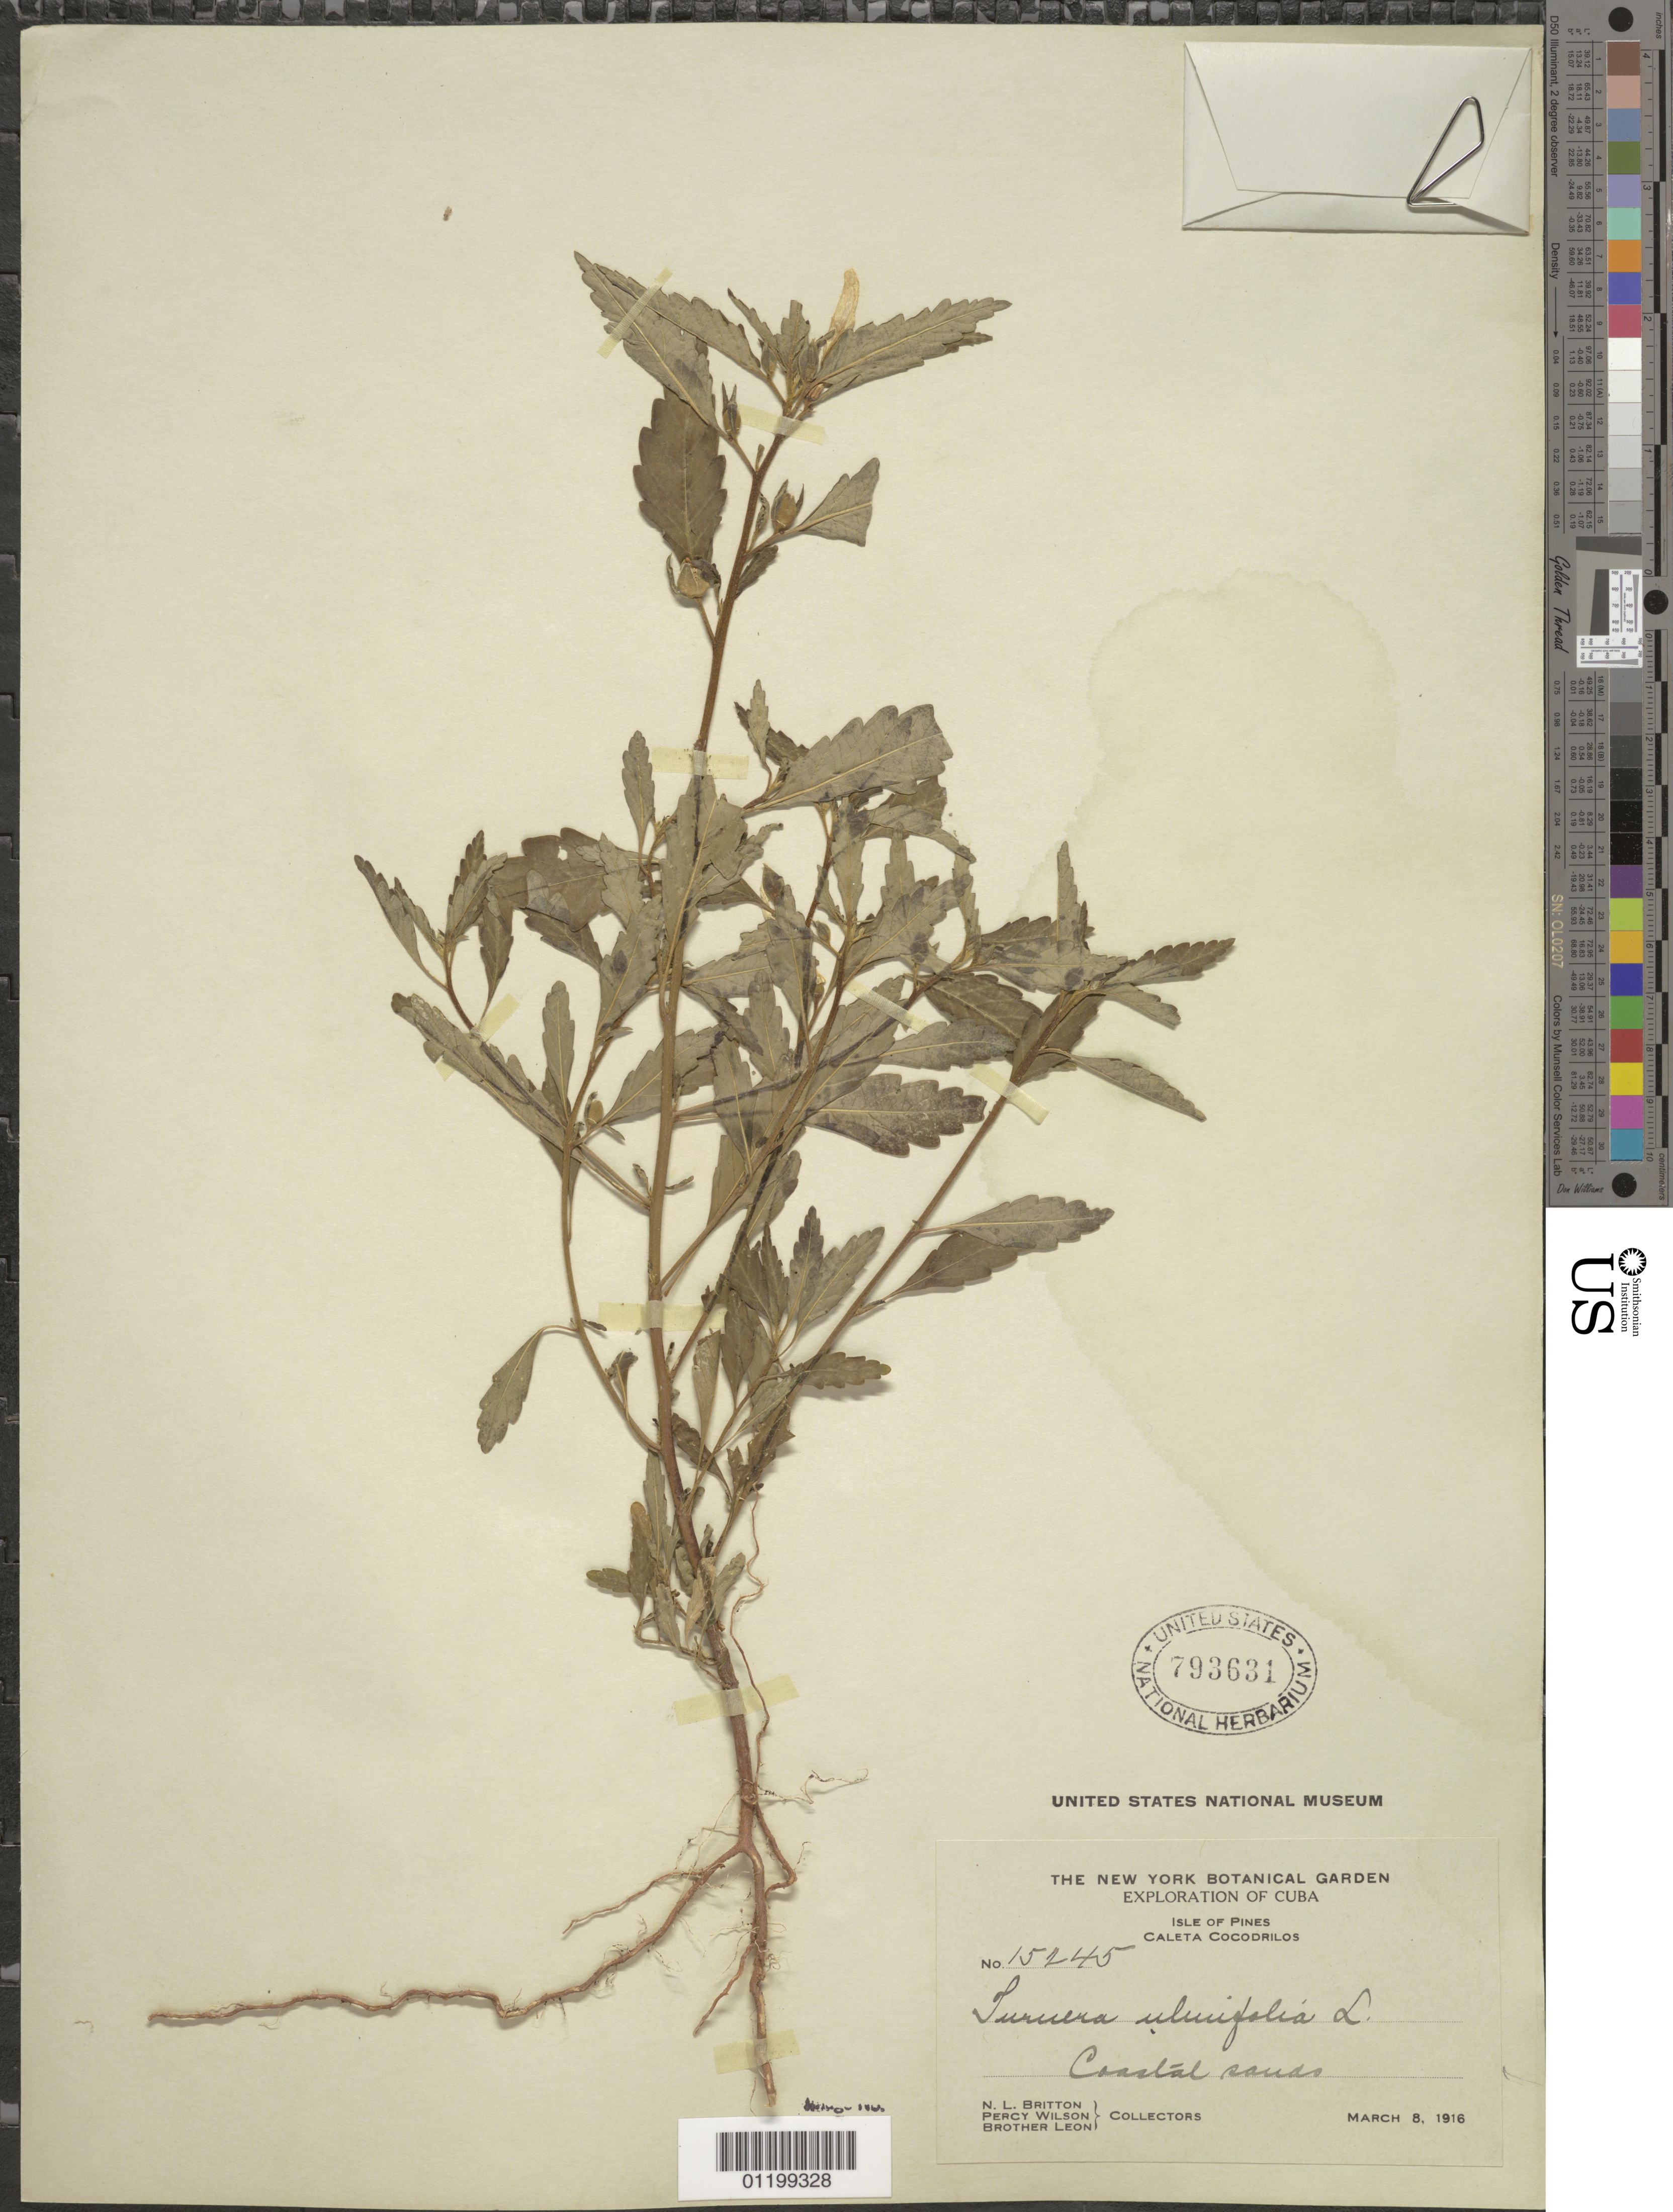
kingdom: Plantae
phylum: Tracheophyta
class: Magnoliopsida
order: Malpighiales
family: Turneraceae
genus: Turnera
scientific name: Turnera ulmifolia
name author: L.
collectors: N. Britton, P. Wilson & Bro. León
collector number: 15245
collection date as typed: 08 Mar 1916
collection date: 1916-03-08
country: Cuba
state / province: Isla de La Juventud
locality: Caleta Cocodrilos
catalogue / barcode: US 793631